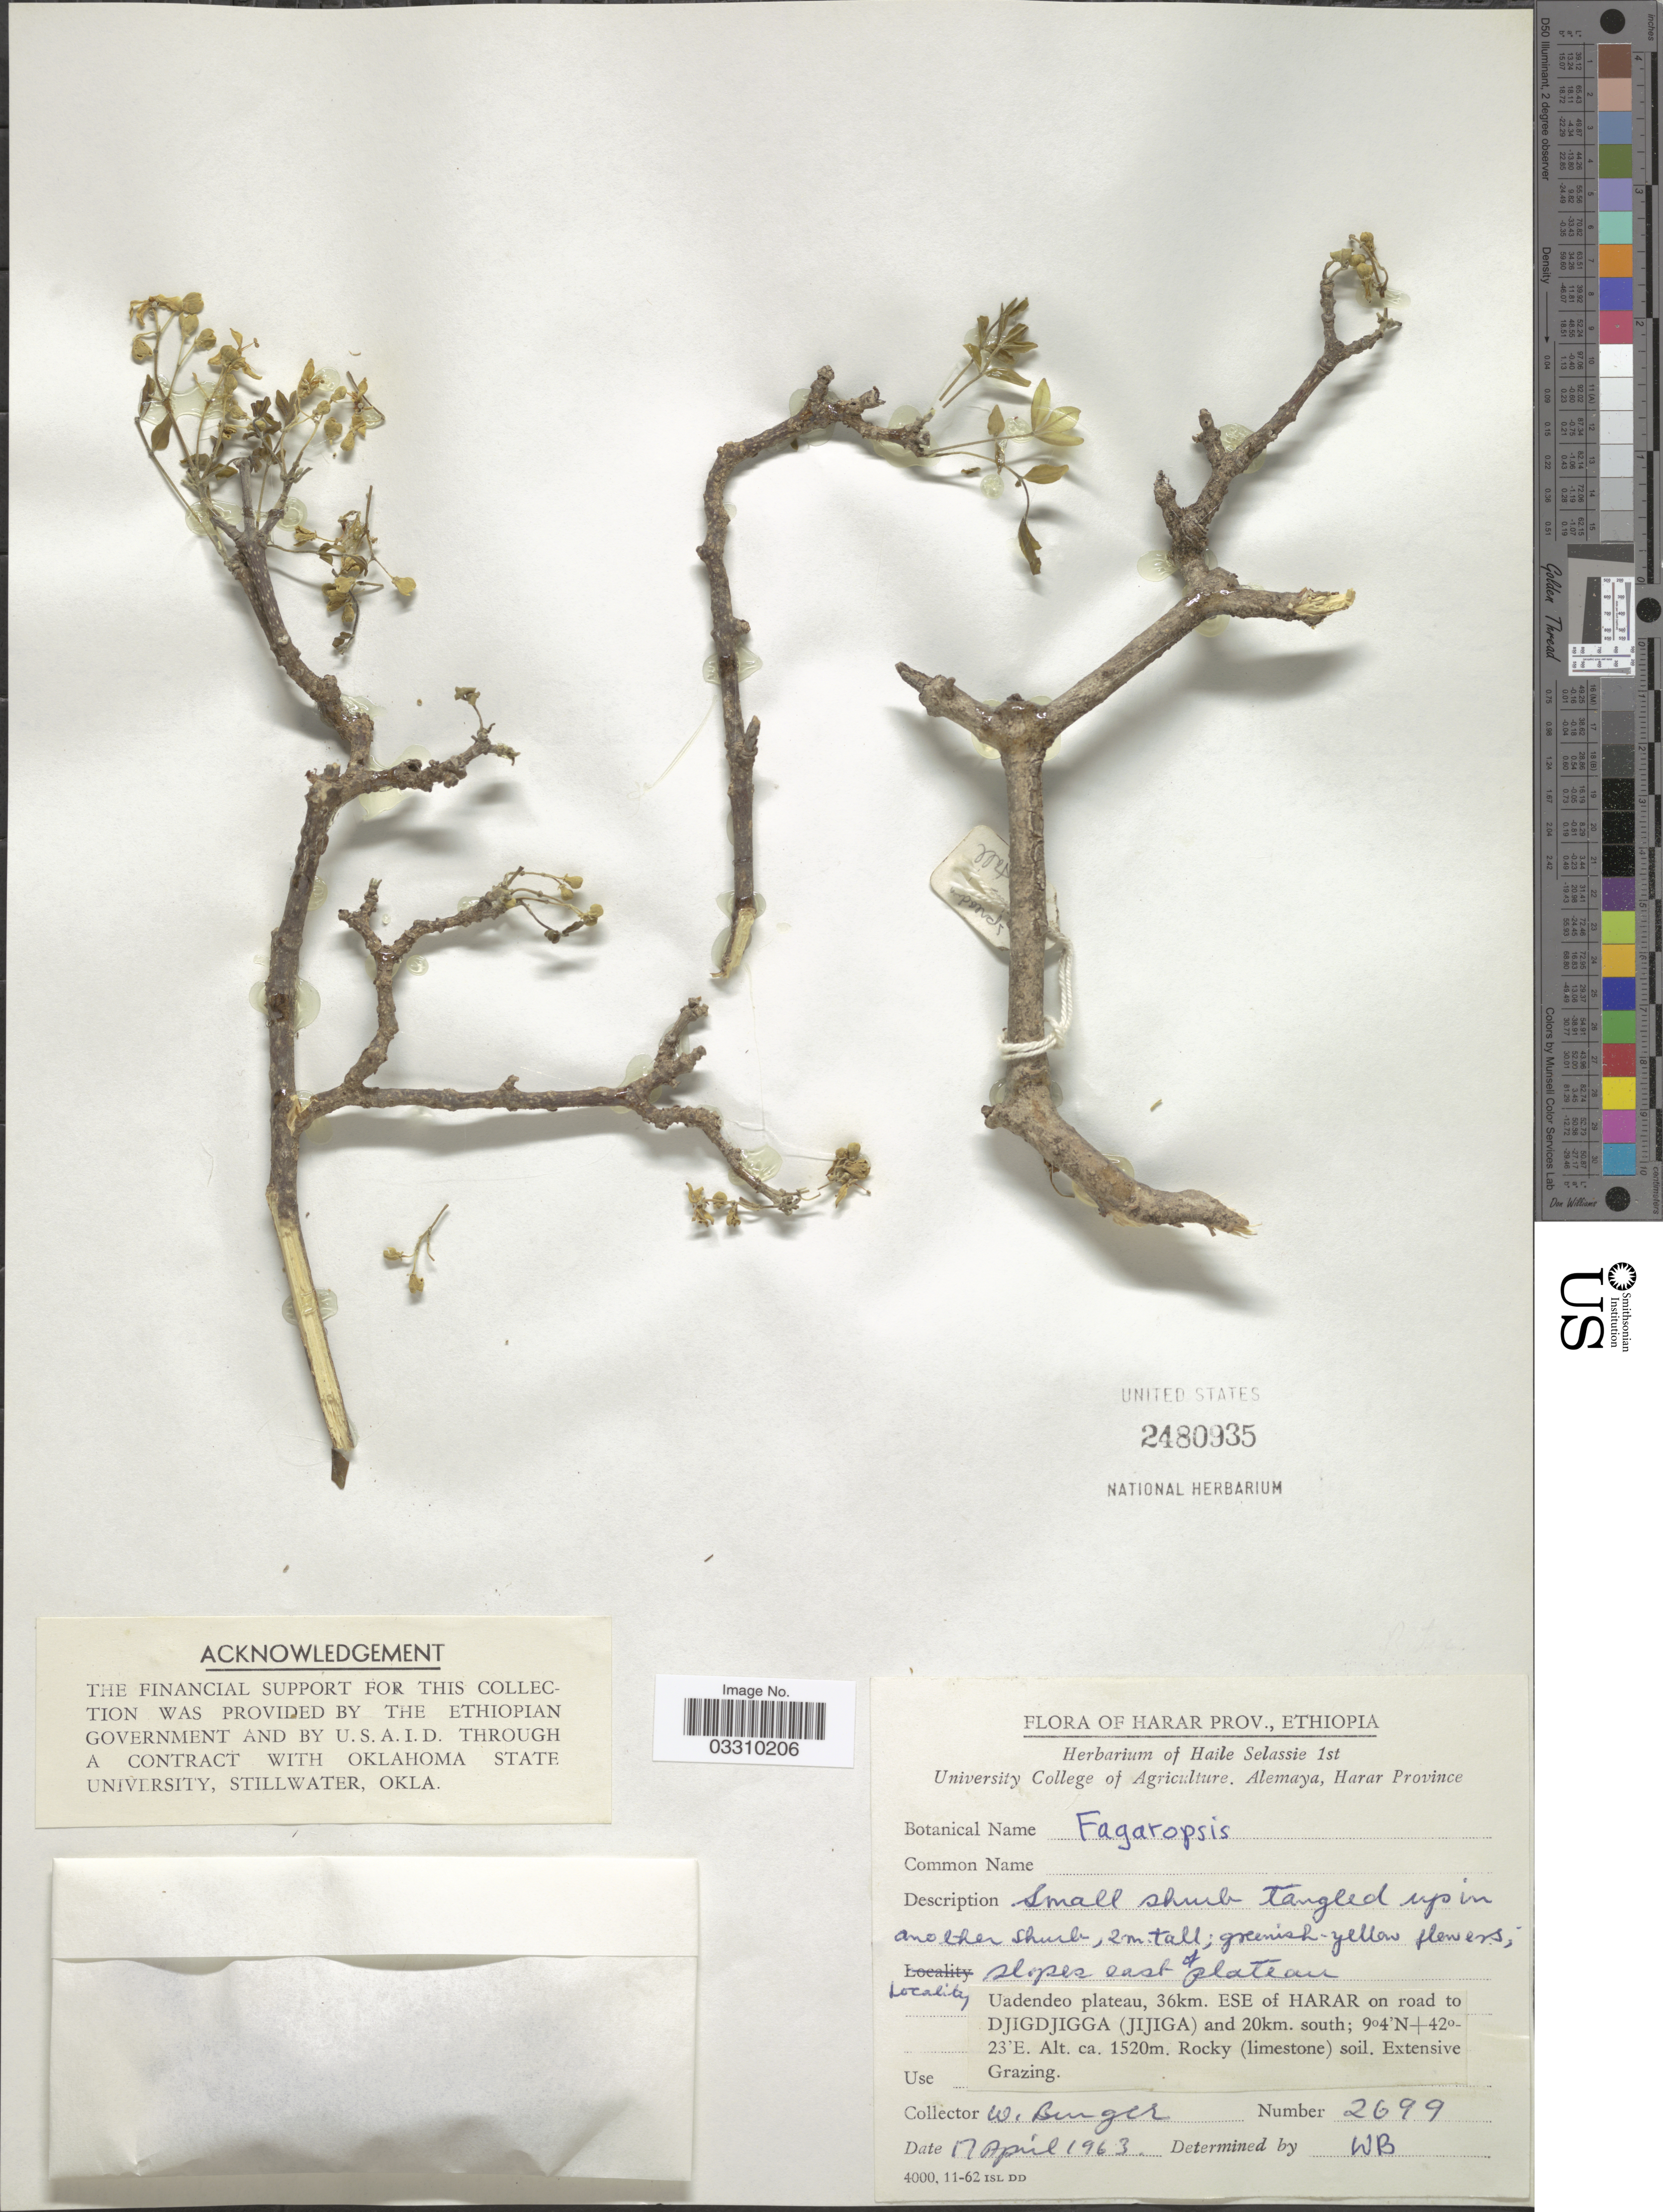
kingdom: Plantae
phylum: Tracheophyta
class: Magnoliopsida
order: Sapindales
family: Rutaceae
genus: Fagaropsis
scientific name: Fagaropsis sp.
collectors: W. Burger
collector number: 2699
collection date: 1963-04-17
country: Ethiopia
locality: Harar Prov. Uadendeo plateau, 36km. ESE of Harar on road to Djigdjigga (Jijiga) and 20km. south.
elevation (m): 1520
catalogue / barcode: US 2480935